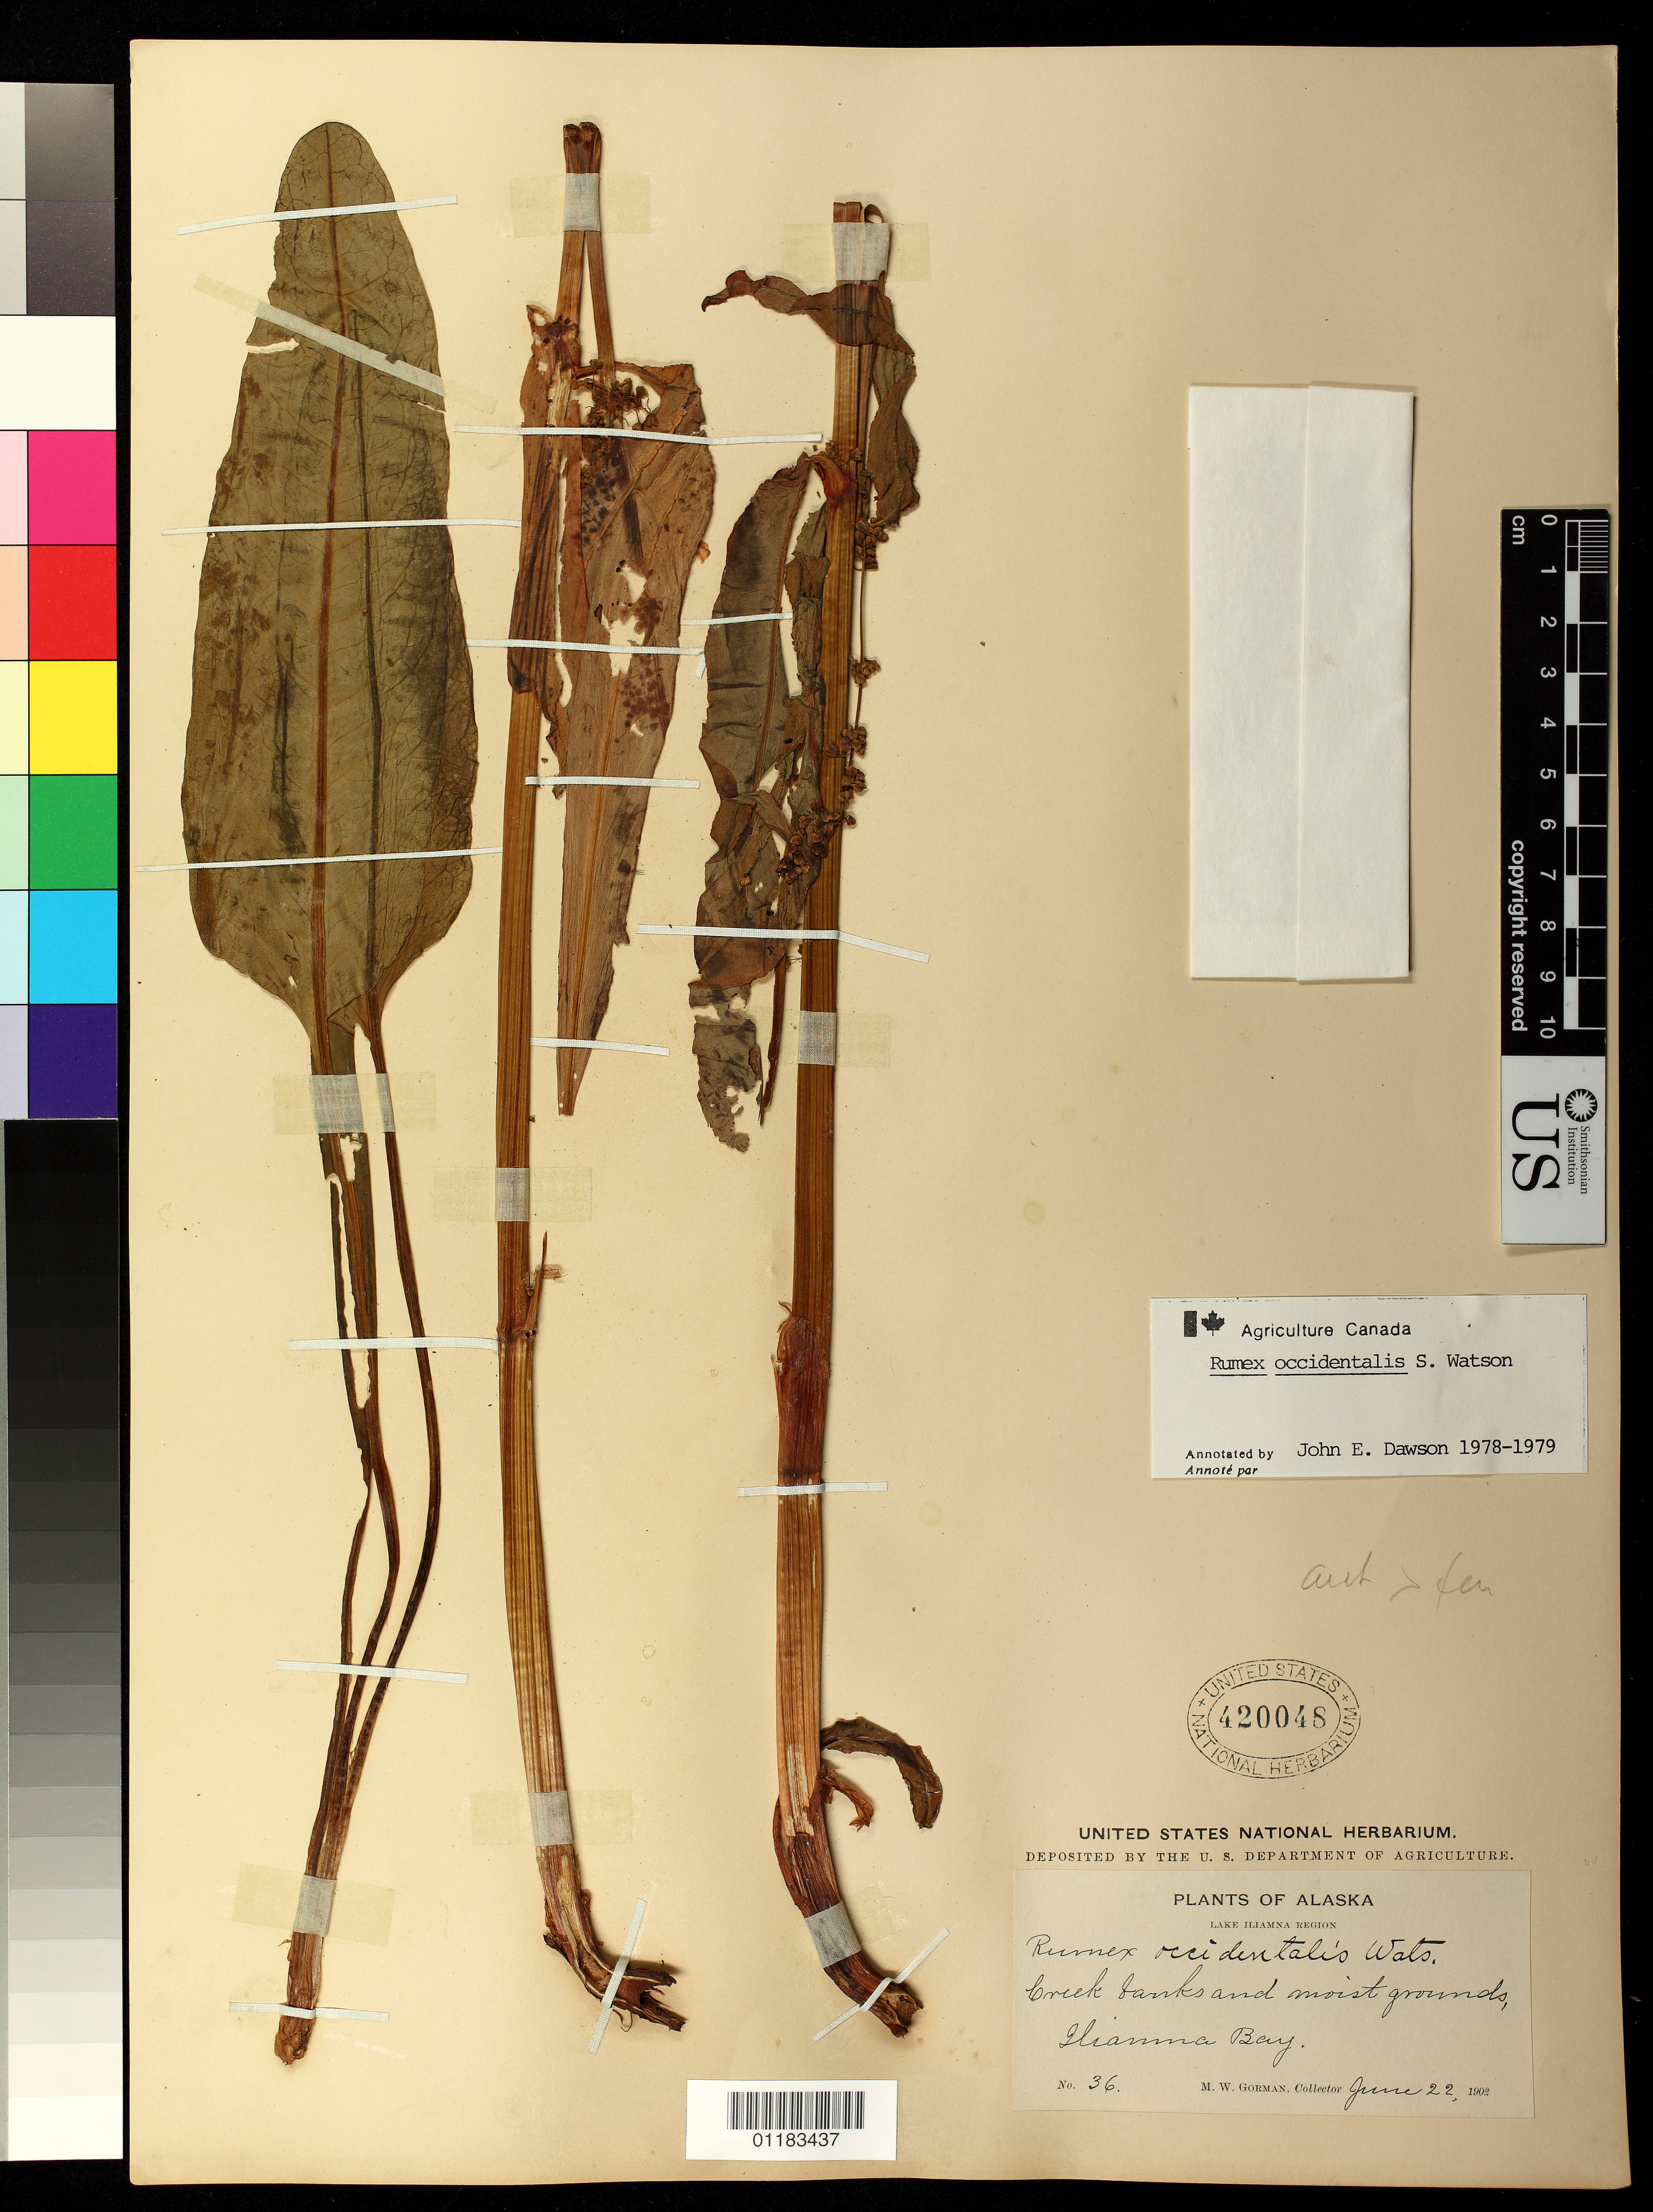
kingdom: Plantae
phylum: Tracheophyta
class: Magnoliopsida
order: Caryophyllales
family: Polygonaceae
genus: Rumex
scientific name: Rumex occidentalis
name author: S. Watson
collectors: M. W. Gorman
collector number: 36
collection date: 1902-06-22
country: United States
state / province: Alaska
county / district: Lake and Peninsula Borough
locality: Creek banks and moist ground. Iliamna Bay.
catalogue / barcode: US 420048